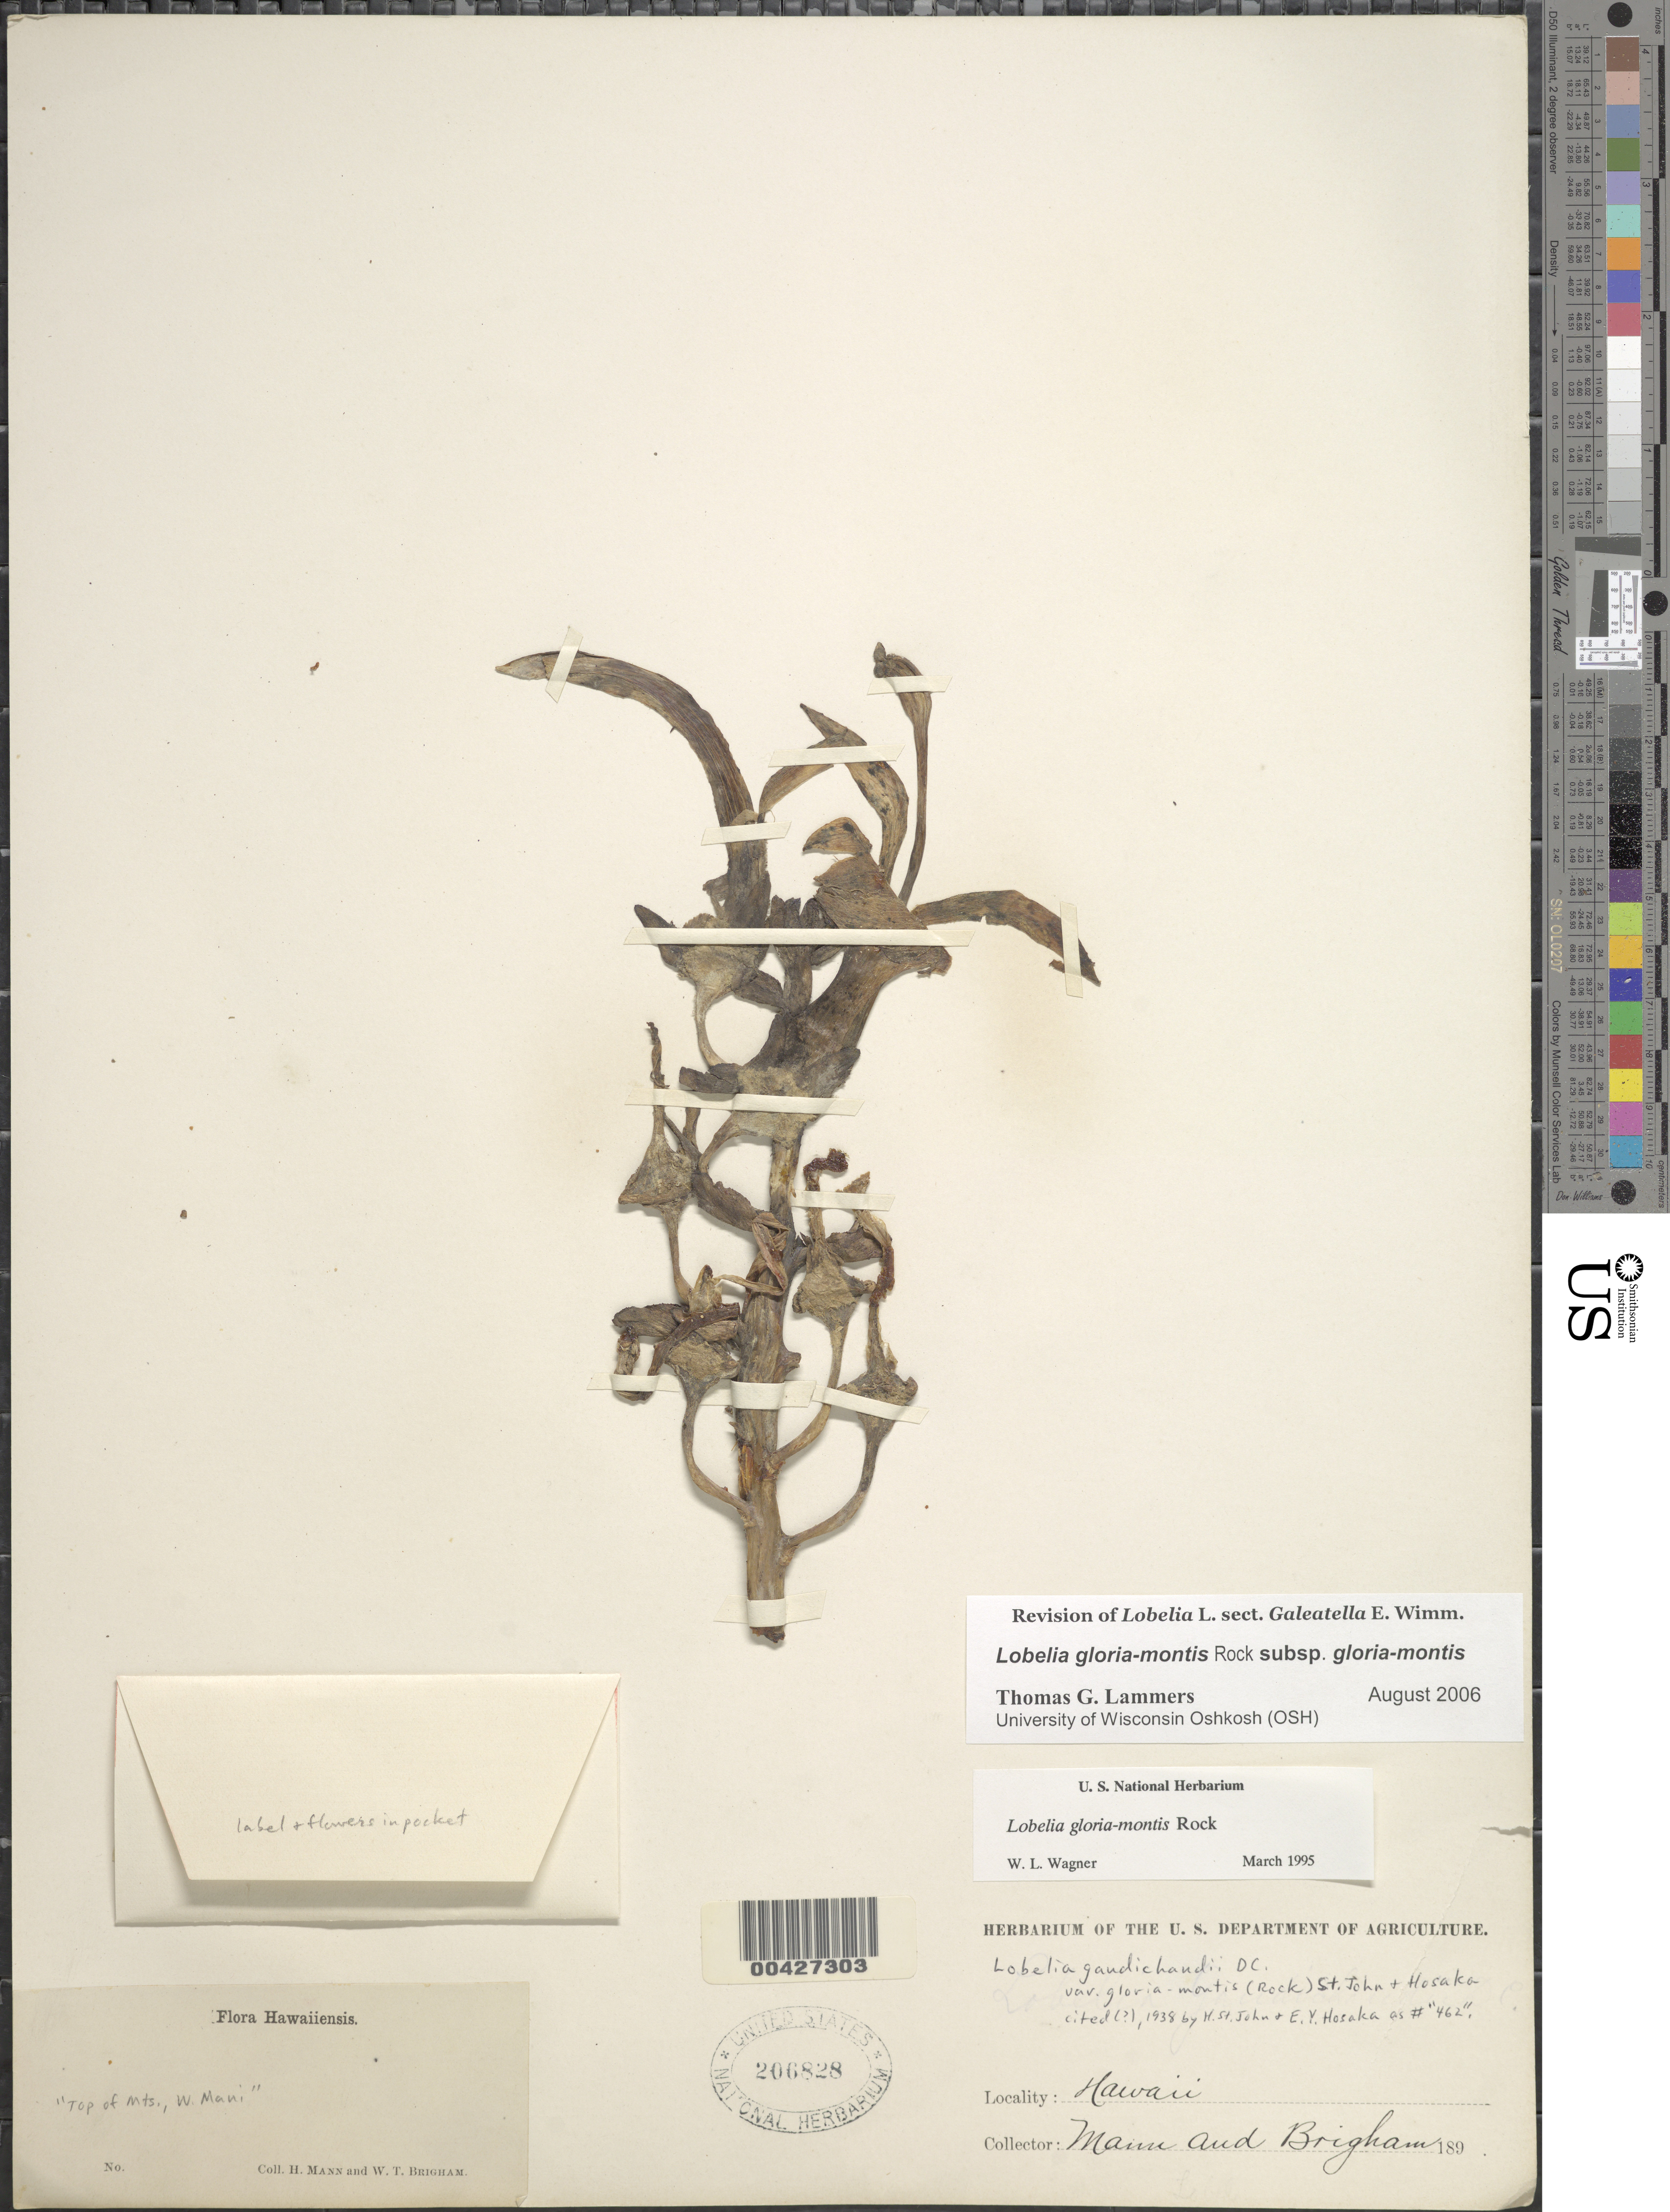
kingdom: Plantae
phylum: Tracheophyta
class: Magnoliopsida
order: Asterales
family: Campanulaceae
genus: Lobelia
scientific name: Lobelia gloria-montis subsp. gloria-montis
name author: Rock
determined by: Lammers, T. G.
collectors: H. Mann & W. T. Brigham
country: United States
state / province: Hawaii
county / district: Maui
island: Maui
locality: Top of mountains, West Maui.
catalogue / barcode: US 206828